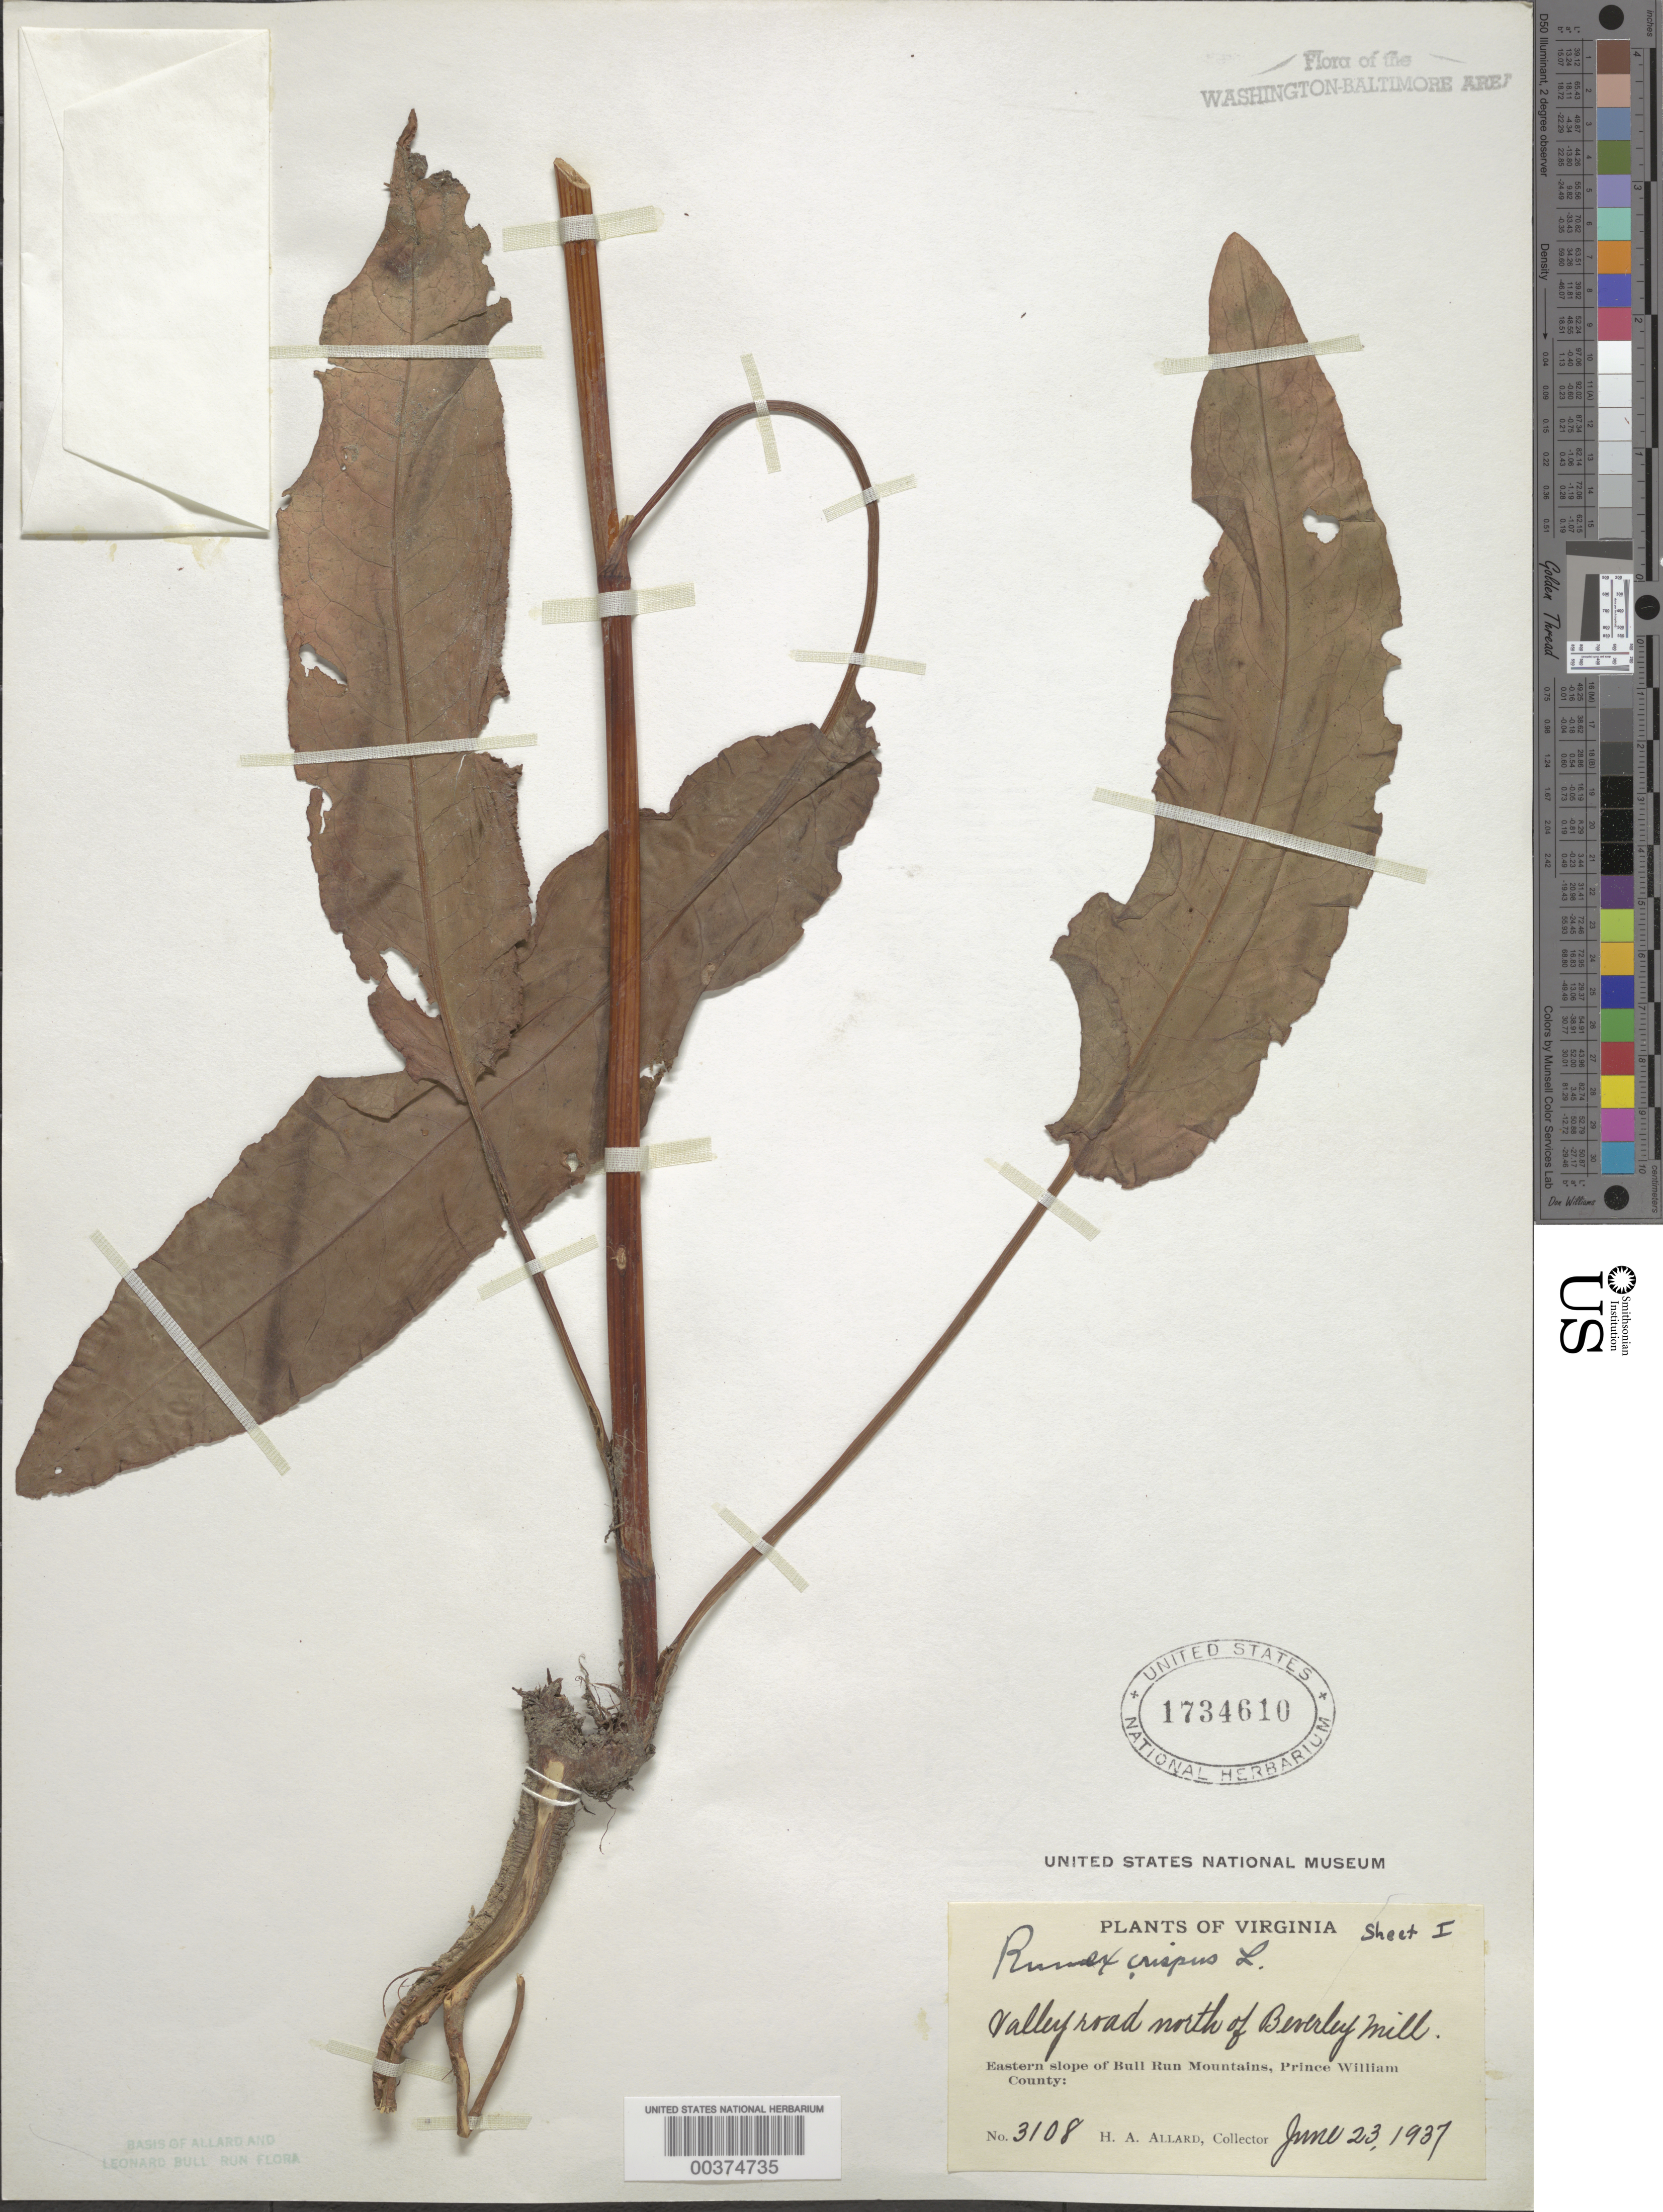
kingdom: Plantae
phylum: Tracheophyta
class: Magnoliopsida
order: Caryophyllales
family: Polygonaceae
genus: Rumex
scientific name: Rumex crispus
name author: L.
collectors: H. A. Allard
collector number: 3108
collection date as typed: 23 Jun 1937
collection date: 1937-06-23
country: United States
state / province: Virginia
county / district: Prince William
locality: North of Beverley Mill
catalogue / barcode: US 1734610